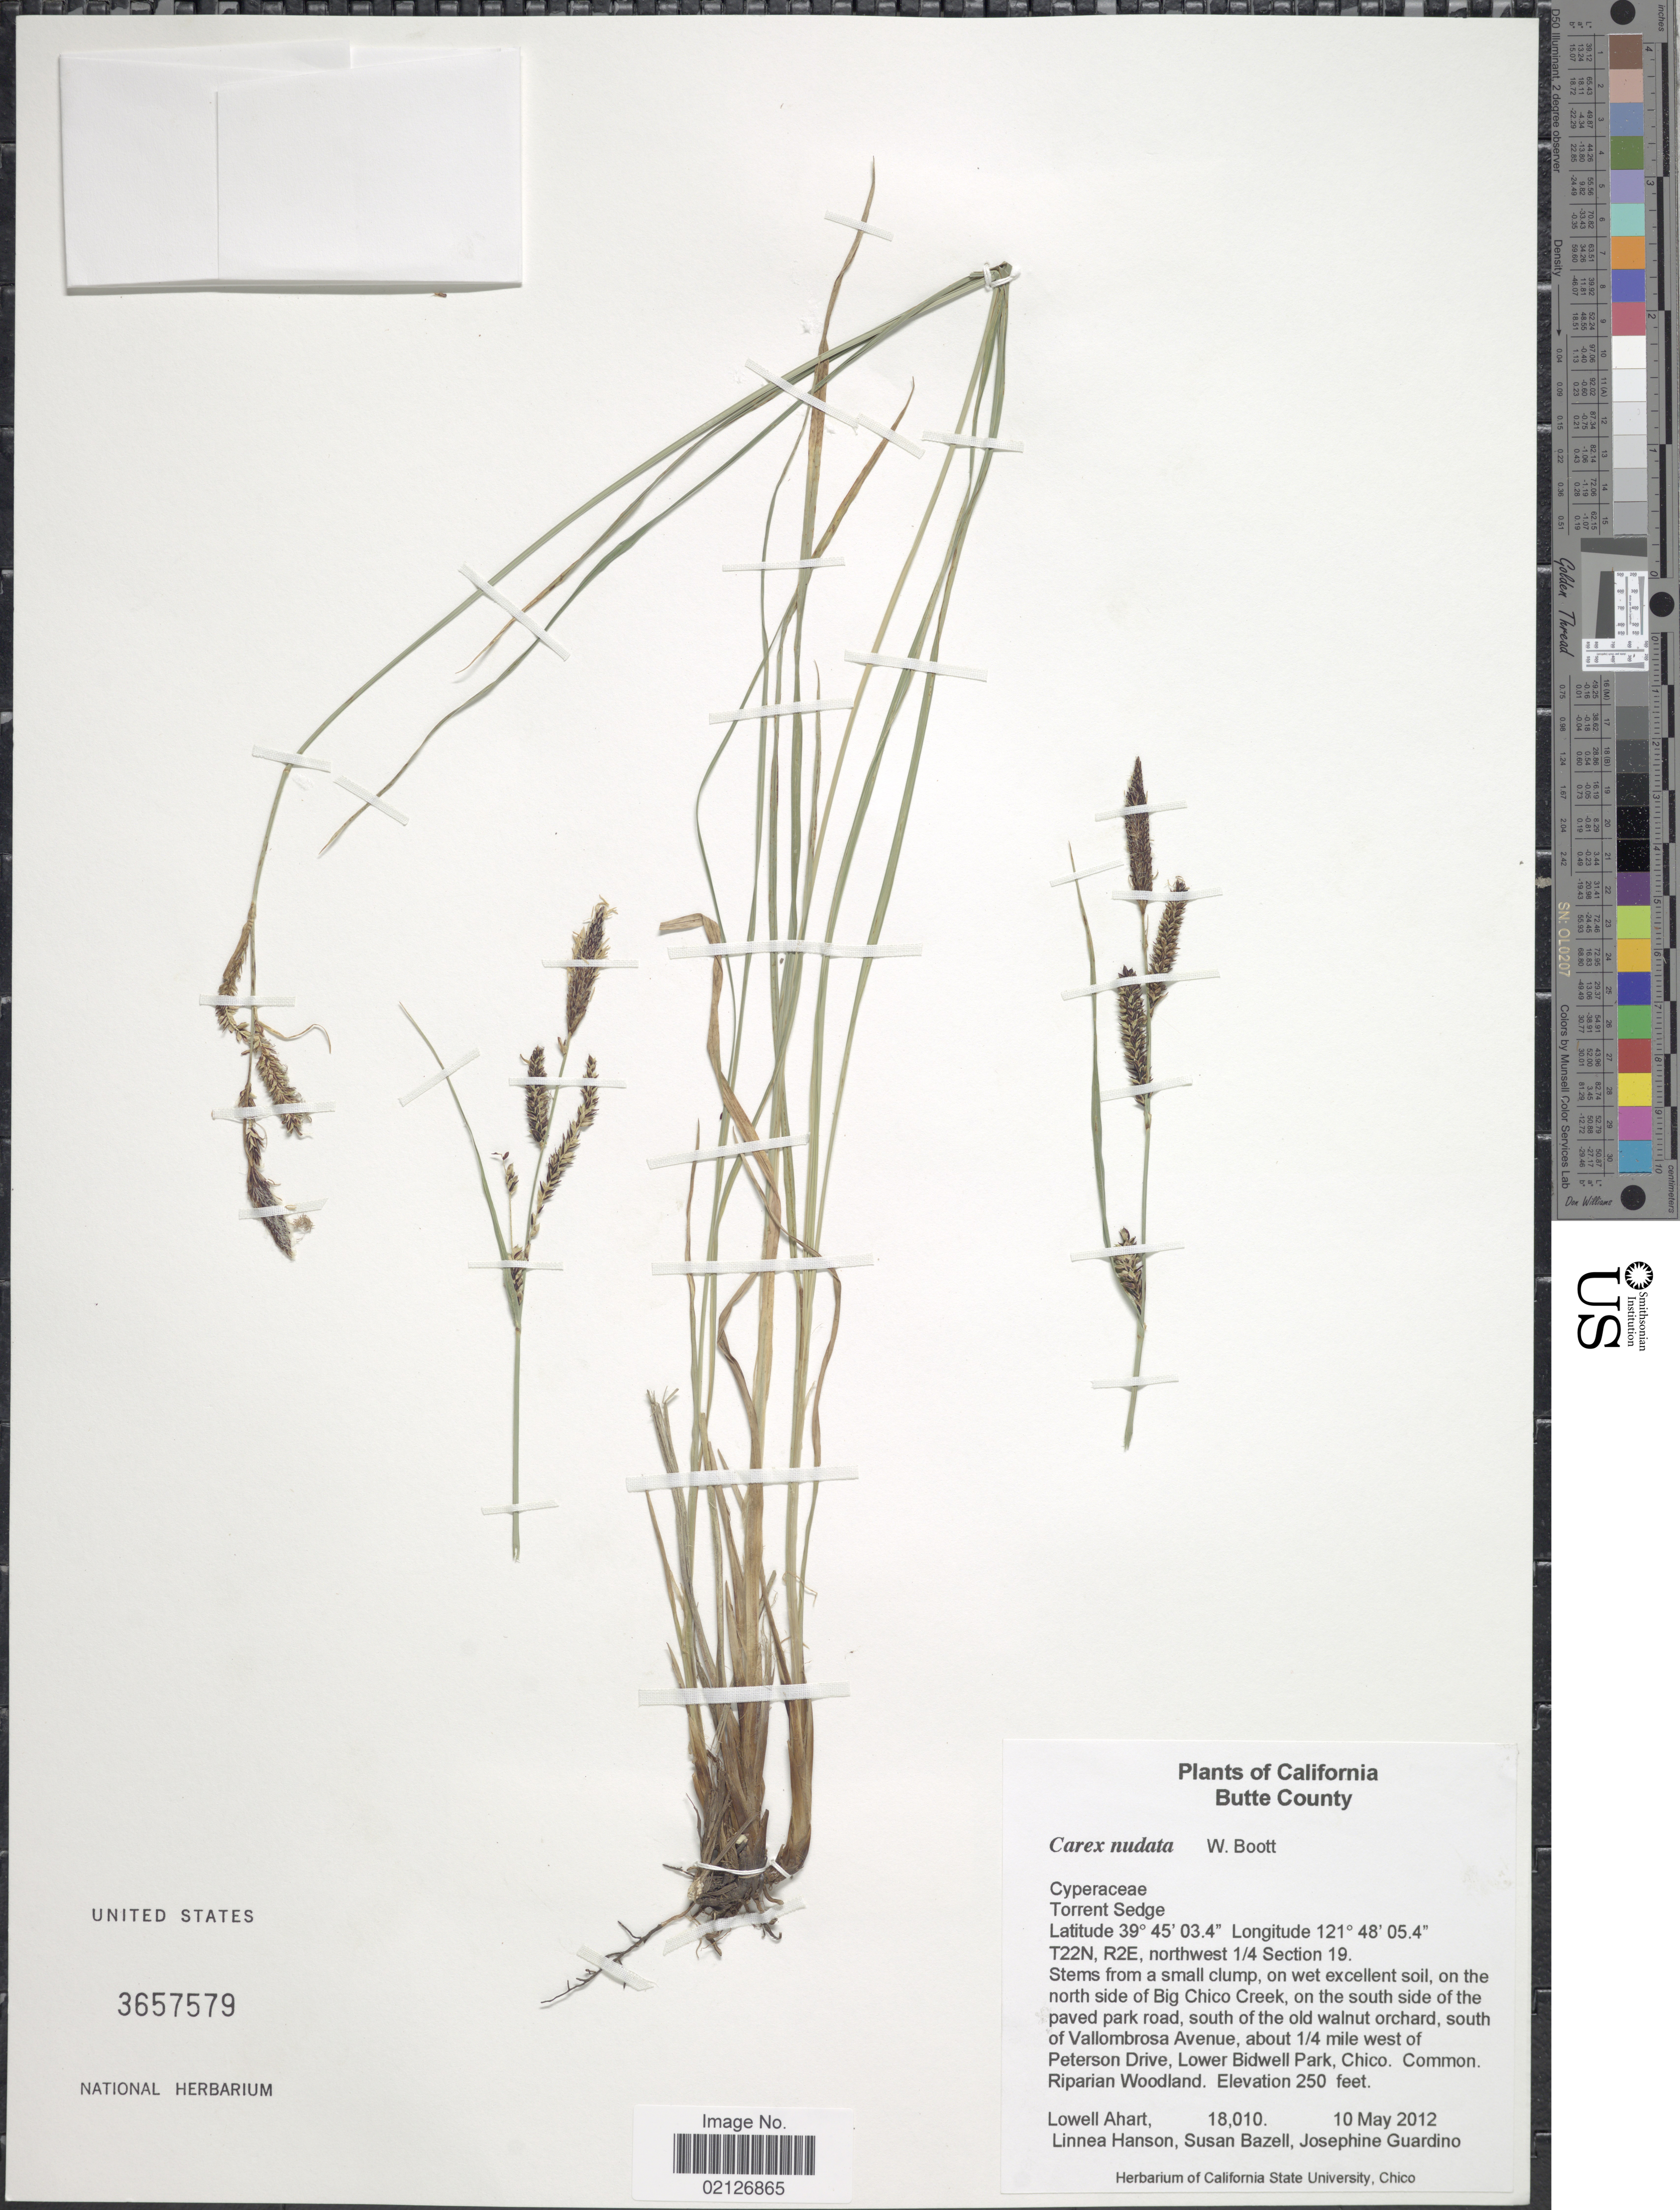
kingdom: Plantae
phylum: Tracheophyta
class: Liliopsida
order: Poales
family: Cyperaceae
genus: Carex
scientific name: Carex nudata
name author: W. Boott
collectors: L. Ahart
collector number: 18010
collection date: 2012-05-10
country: United States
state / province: California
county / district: Butte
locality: Butte County, Torrent Sedge, T22N, R2E, northwest 1/4 Section 19, on the north side of Big Chico Creek, on the south side of the paved park road, south of the old walcut orchard, south of Vallombrosa Avenue, about 1/4 mile west of Peterson Drive, Lower Bidwell Park, Chico, Riparian Woodland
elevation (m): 76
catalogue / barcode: US 3657579